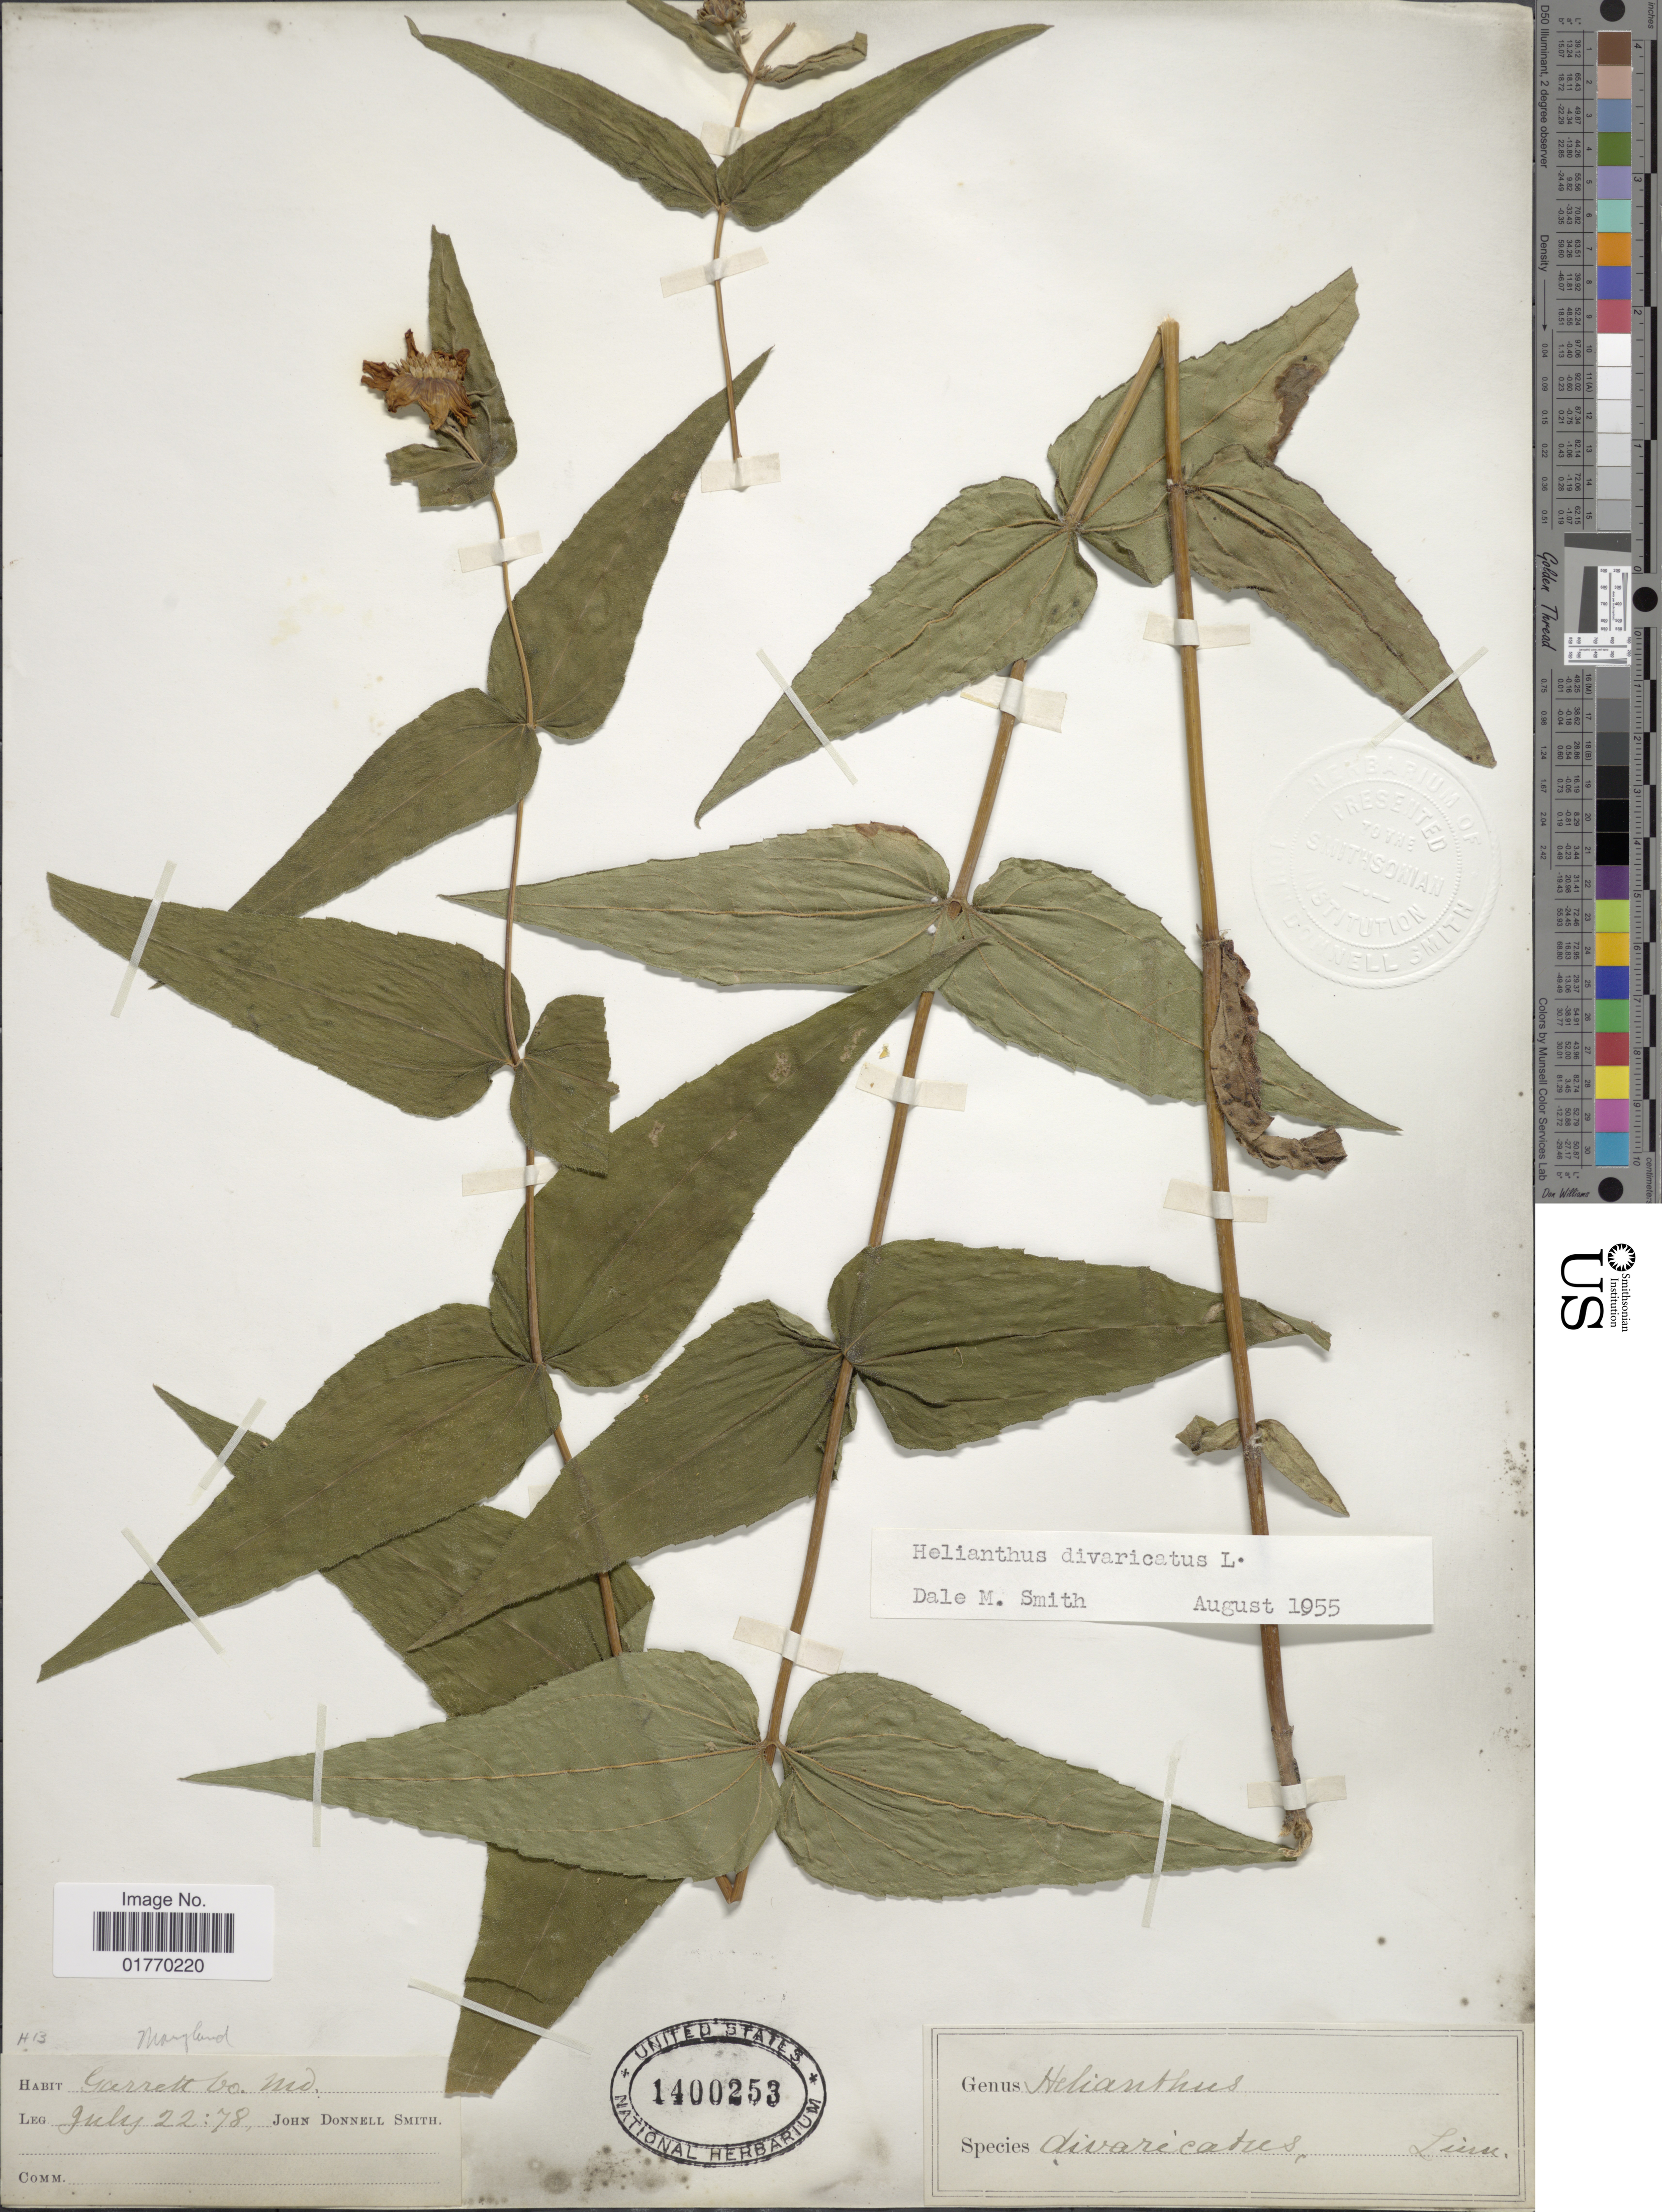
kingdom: Plantae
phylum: Tracheophyta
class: Magnoliopsida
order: Asterales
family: Asteraceae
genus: Helianthus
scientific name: Helianthus divaricatus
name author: L.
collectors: J. Donnell Smith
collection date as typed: Transcribed d/m/y: 22/7/78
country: United States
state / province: Maryland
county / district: Garrett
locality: Garrett Co. Md.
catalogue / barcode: US 1400253